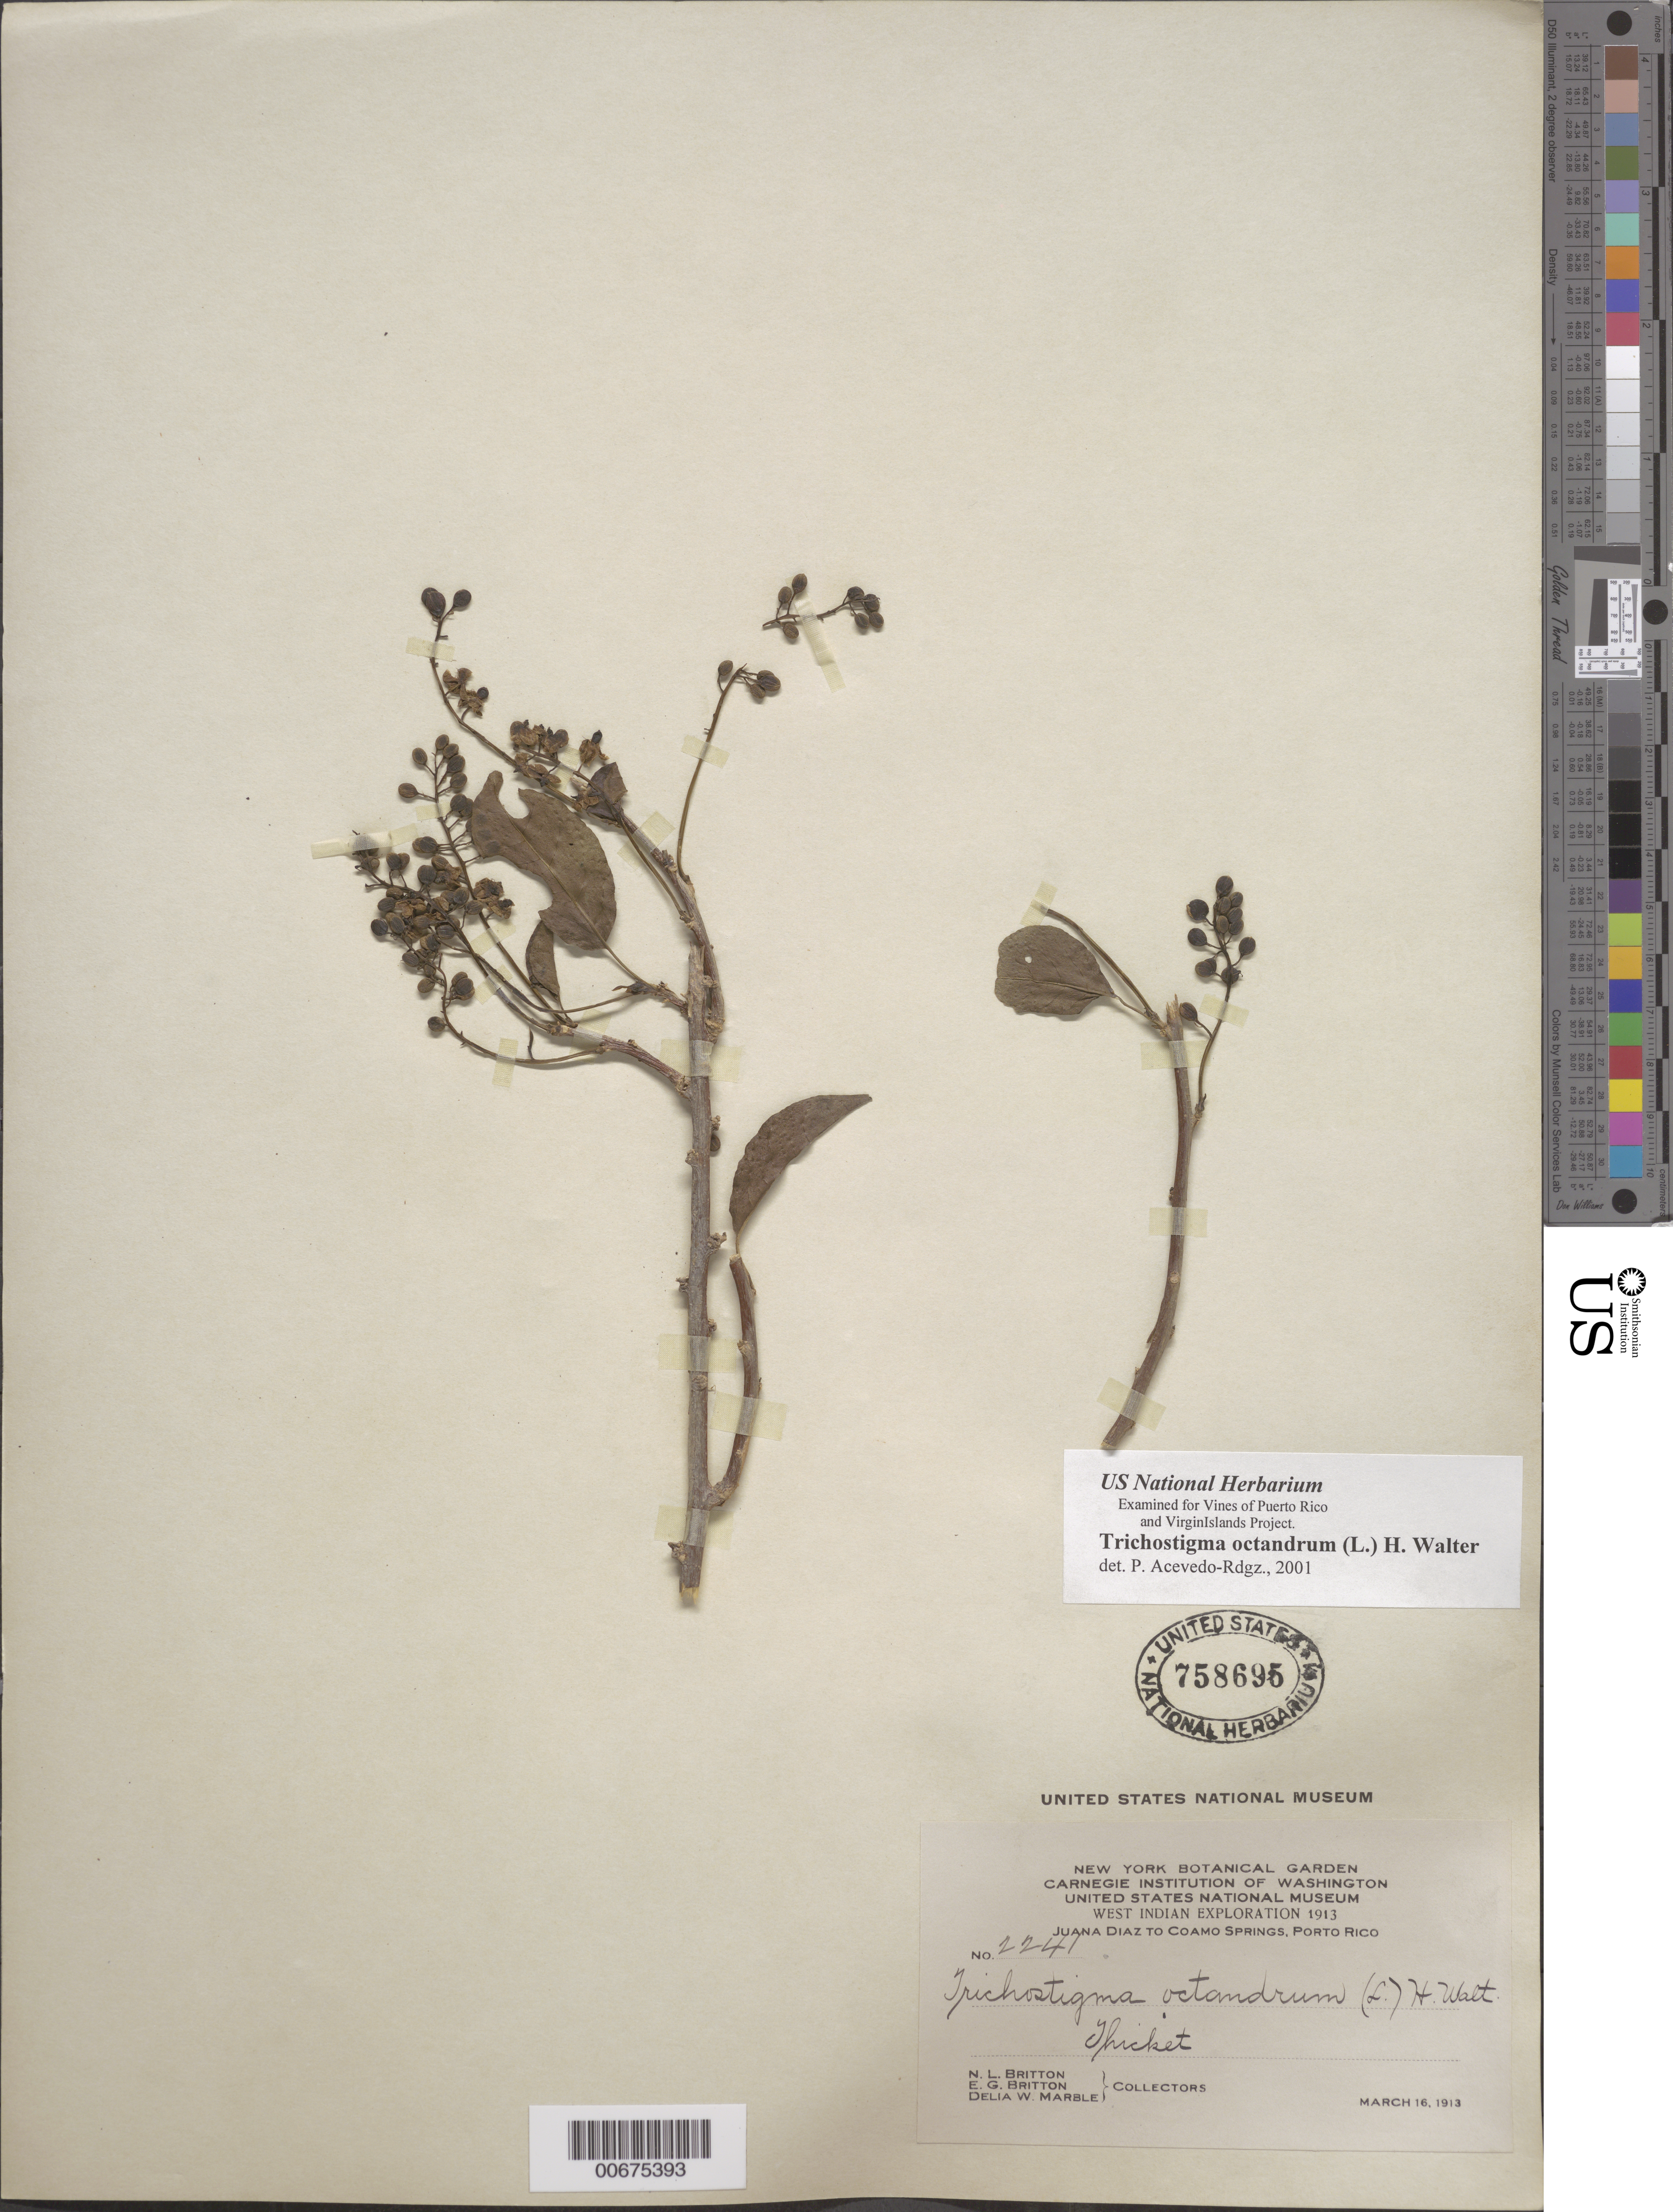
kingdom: Plantae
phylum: Tracheophyta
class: Magnoliopsida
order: Caryophyllales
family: Phytolaccaceae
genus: Trichostigma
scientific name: Trichostigma octandrum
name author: (L.) H. Walter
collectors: N. Britton, E. G. Britton & D. W. Marble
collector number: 2241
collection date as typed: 16 Mar 1913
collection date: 1913-03-16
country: Puerto Rico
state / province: Coamo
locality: Juana Diaz to Coamo Springs. Thicket.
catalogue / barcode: US 758695